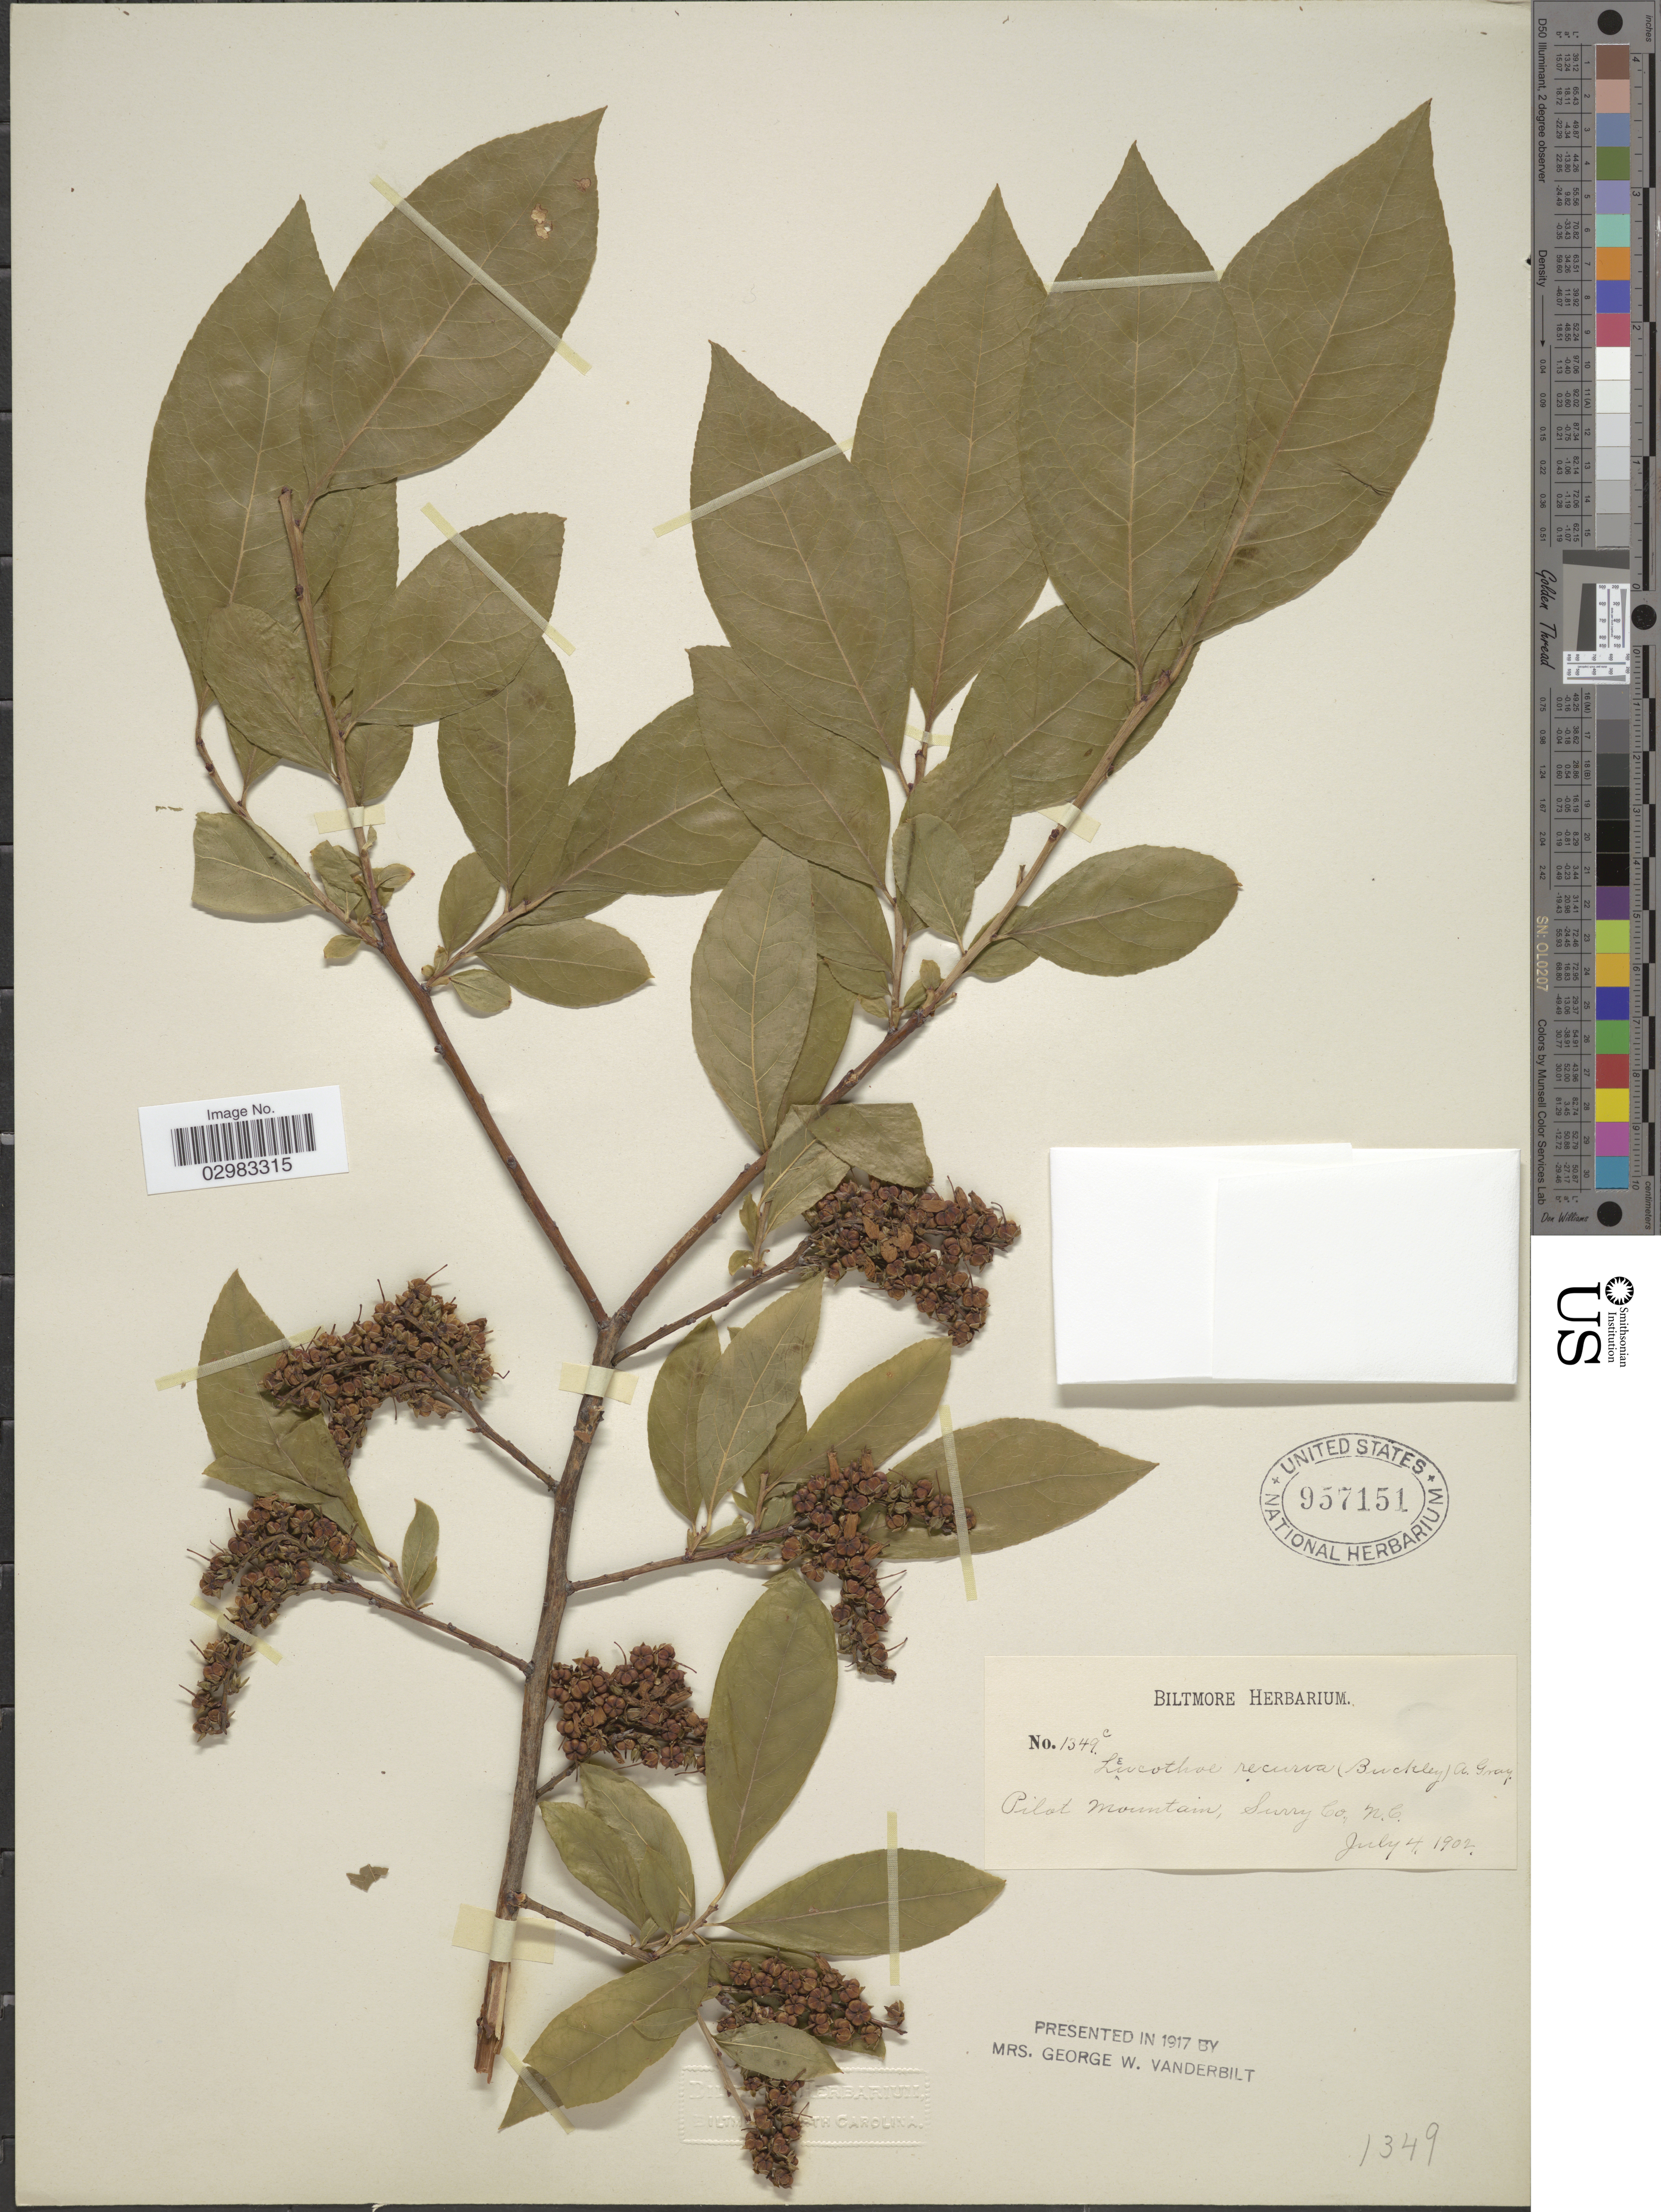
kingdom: Plantae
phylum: Tracheophyta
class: Magnoliopsida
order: Ericales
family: Ericaceae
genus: Leucothoe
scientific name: Leucothoë racemosa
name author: (L.) A. Gray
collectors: ex herb. Biltmore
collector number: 1349c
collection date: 1902-07-04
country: United States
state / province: North Carolina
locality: Pilot Mountain, Surry Co.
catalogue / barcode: US 957151